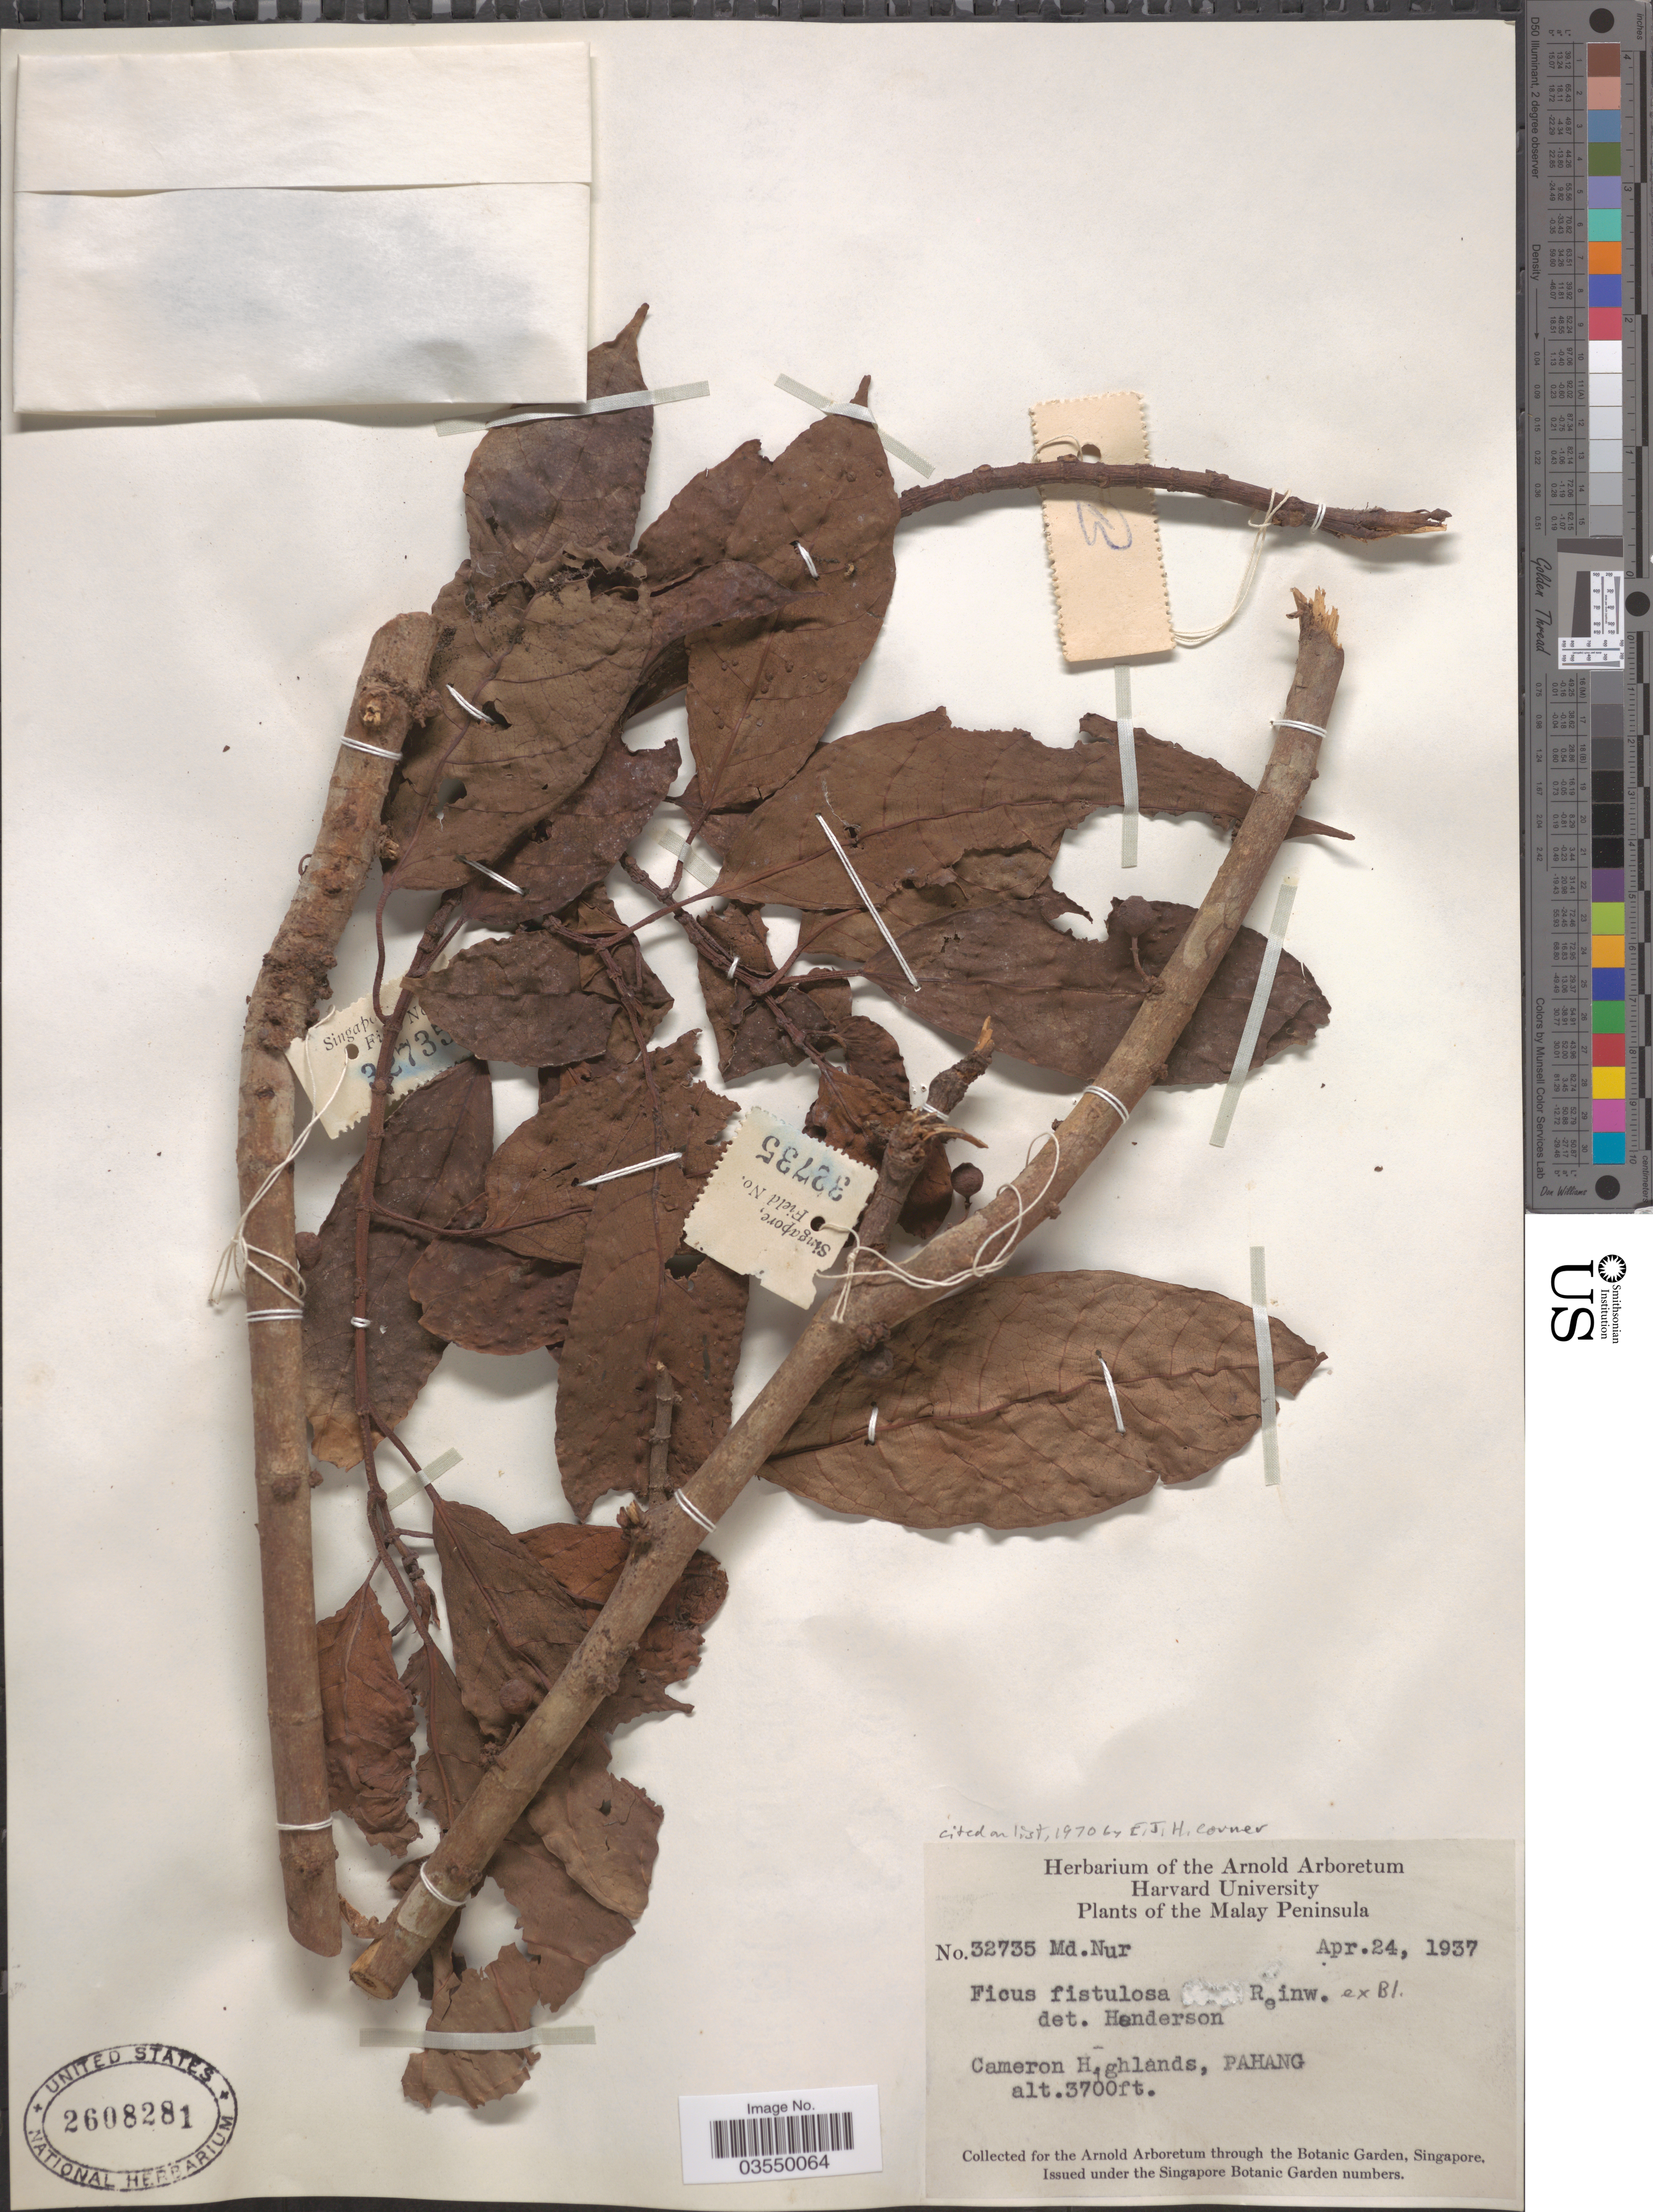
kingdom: Plantae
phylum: Tracheophyta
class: Magnoliopsida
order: Rosales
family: Moraceae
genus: Ficus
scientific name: Ficus fistulosa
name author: Reinw. ex Blume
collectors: M. Nur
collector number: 32735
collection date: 1937-04-24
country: Malaysia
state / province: Pahang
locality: Malay Peninsula. Cameron Highlands.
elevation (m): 1128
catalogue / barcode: US 2608281